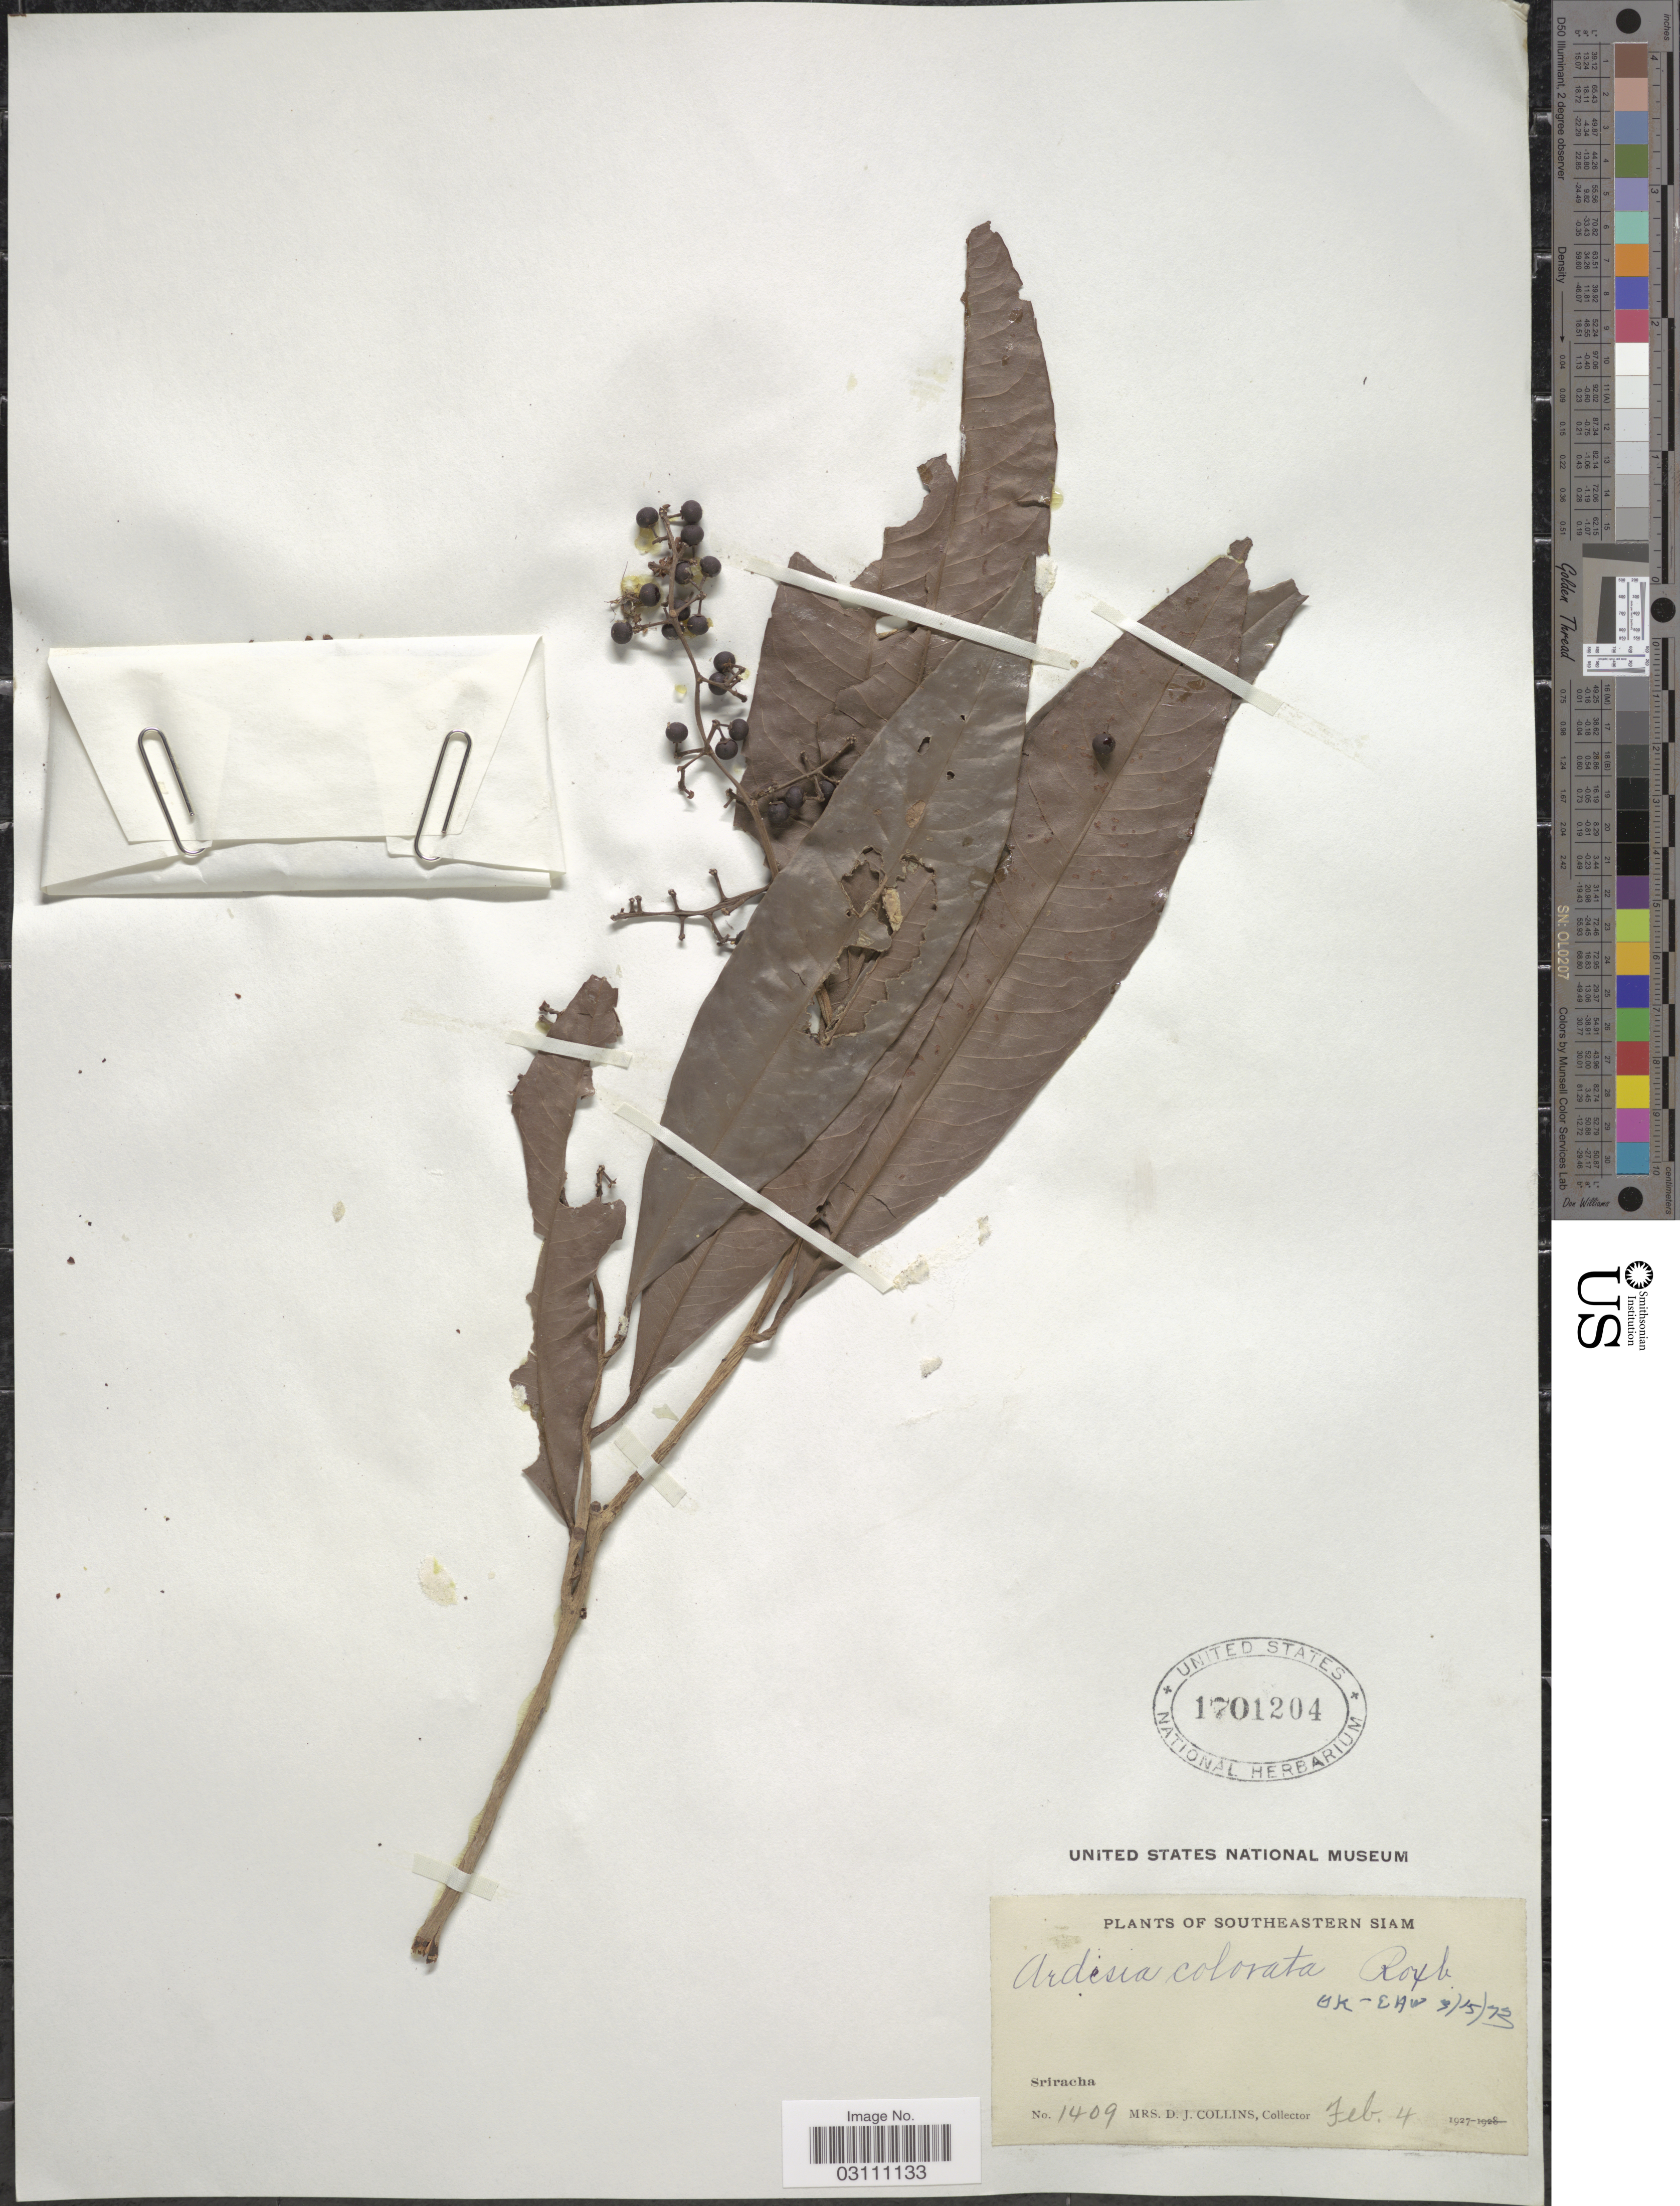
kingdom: Plantae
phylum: Tracheophyta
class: Magnoliopsida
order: Ericales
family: Primulaceae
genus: Ardisia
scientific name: Ardisia colorata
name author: Roxb.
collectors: Mrs. D. J. Collins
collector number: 1409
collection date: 1927-02-04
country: Thailand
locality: Southeastern Siam. Sriracha.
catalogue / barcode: US 1701204